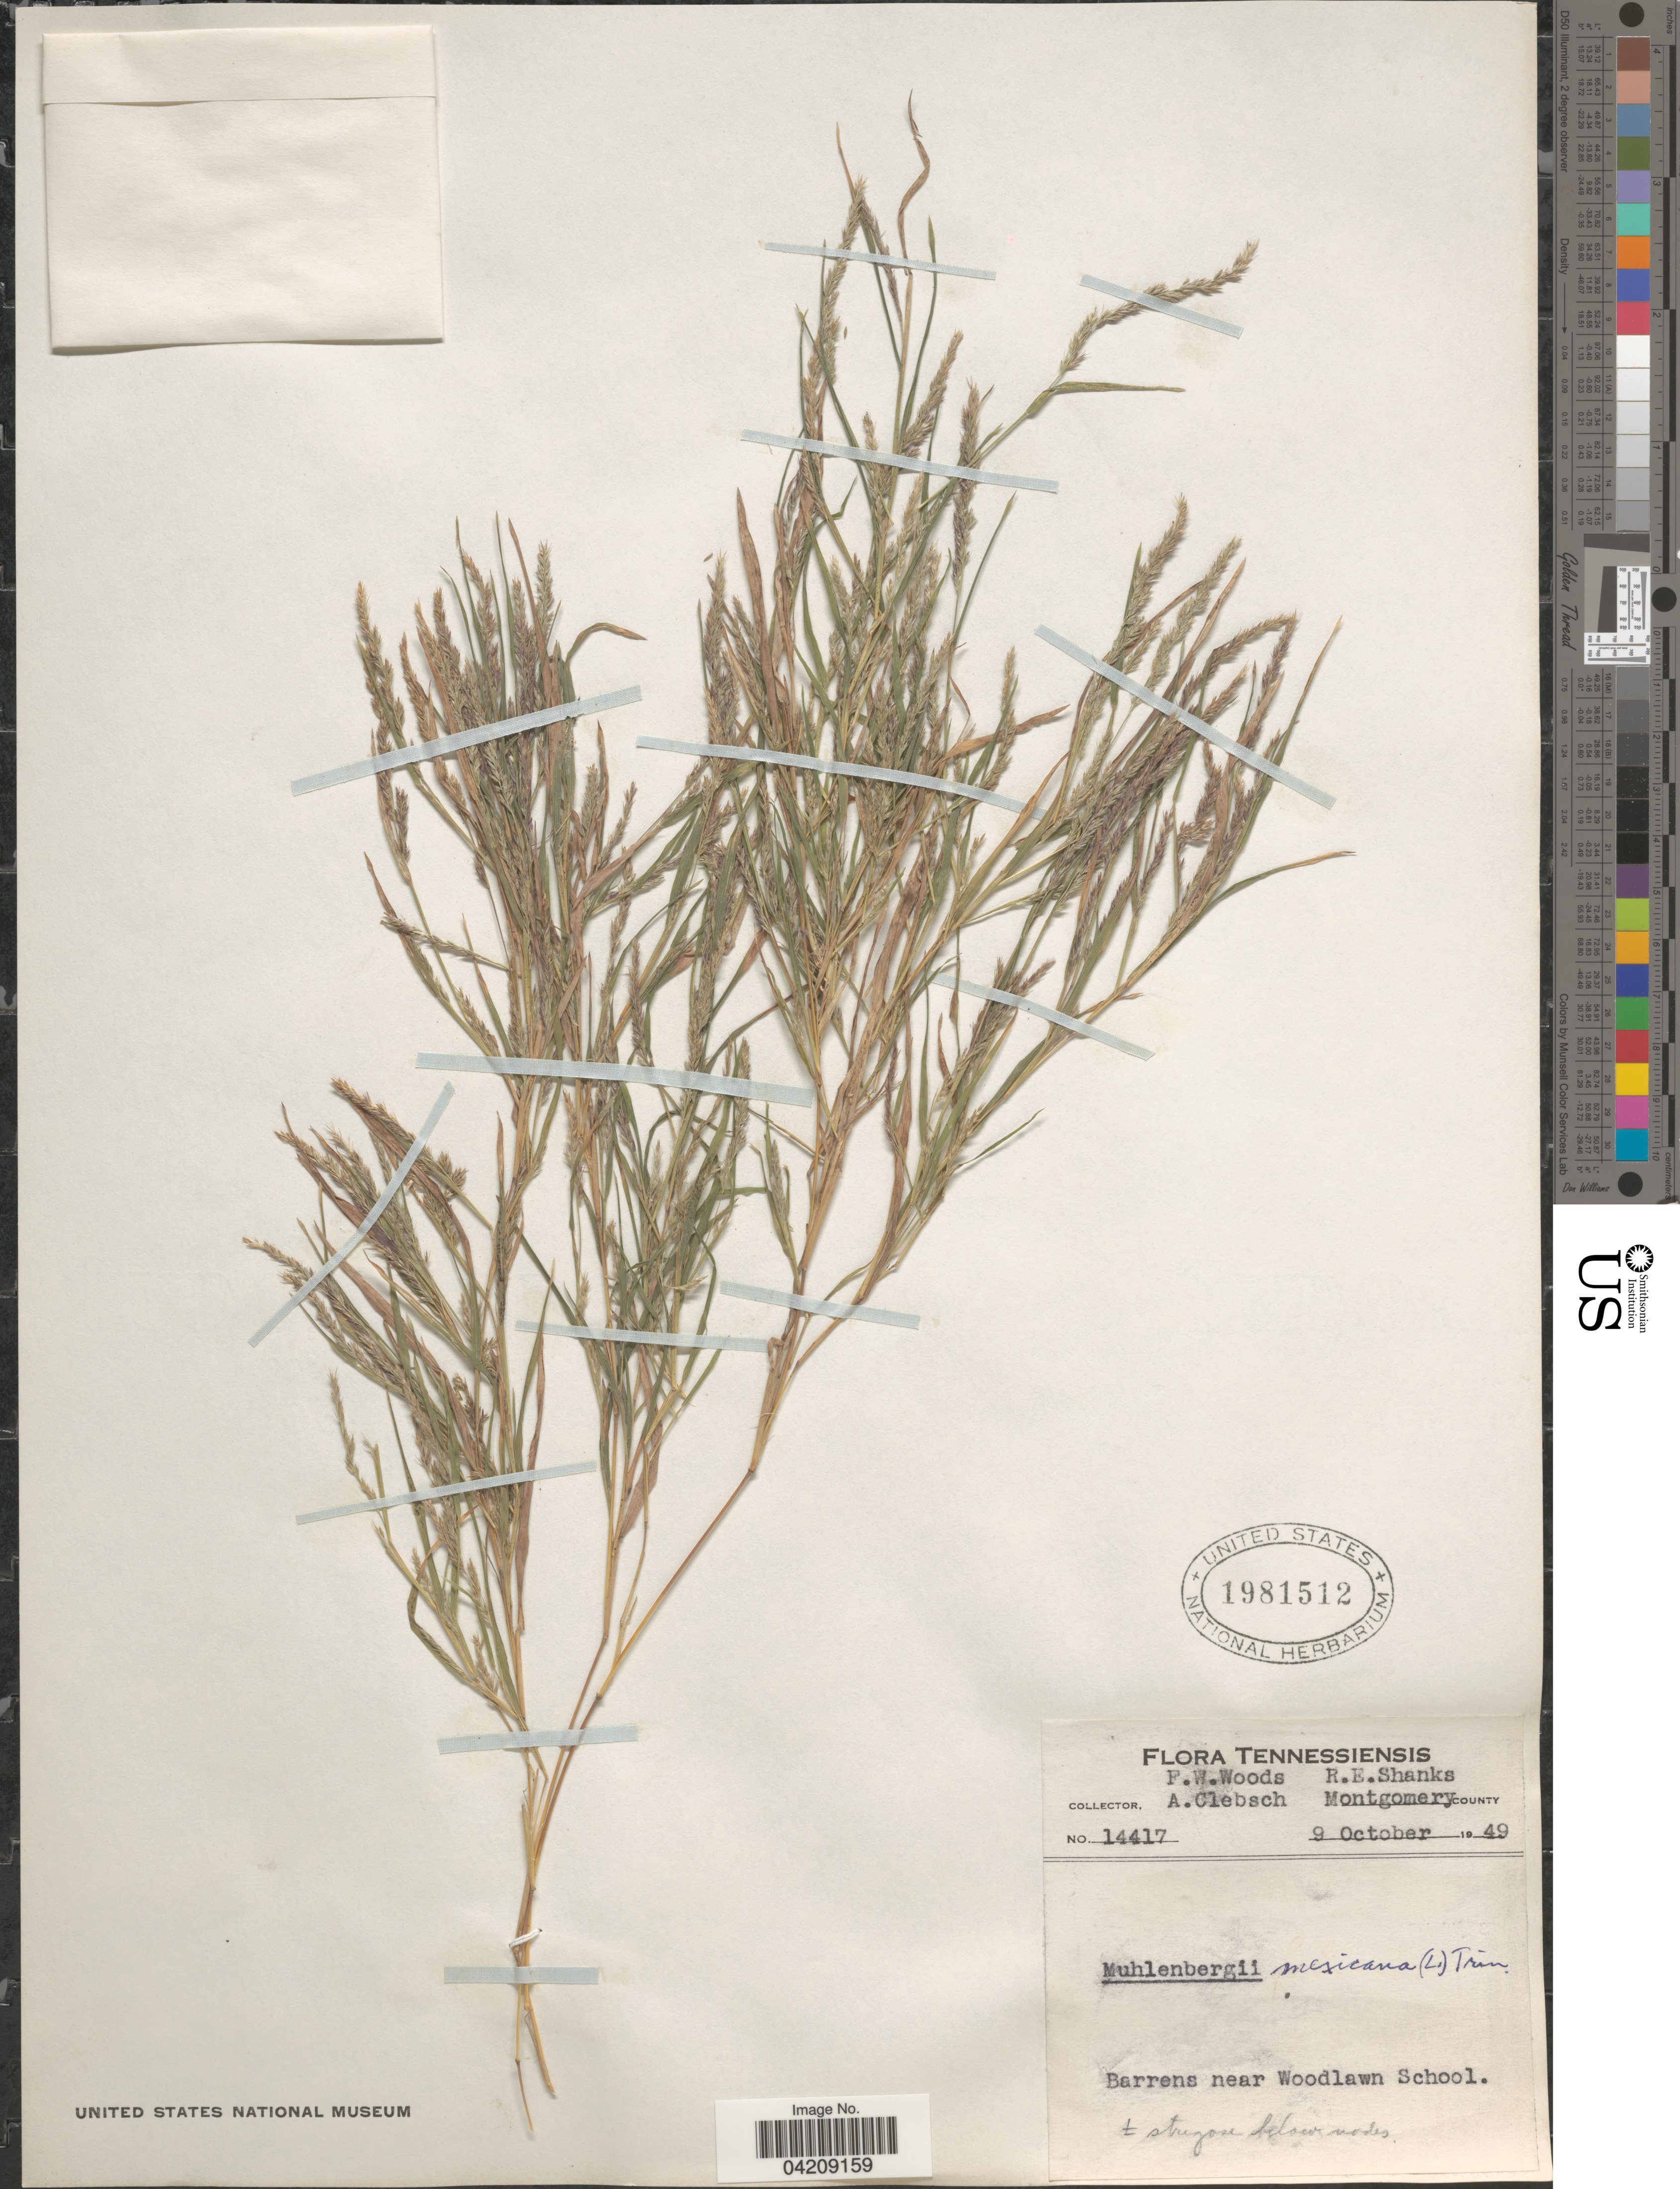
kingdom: Plantae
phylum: Tracheophyta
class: Liliopsida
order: Poales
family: Poaceae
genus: Muhlenbergia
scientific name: Muhlenbergia frondosa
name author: (Poir.) Fernald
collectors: F. W. Woods, R. Shanks & A. Clebsch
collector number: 14417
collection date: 1949-10-09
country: United States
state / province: Tennessee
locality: Montgomery County. Barrens near Woodlawn School.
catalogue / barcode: US 1981512